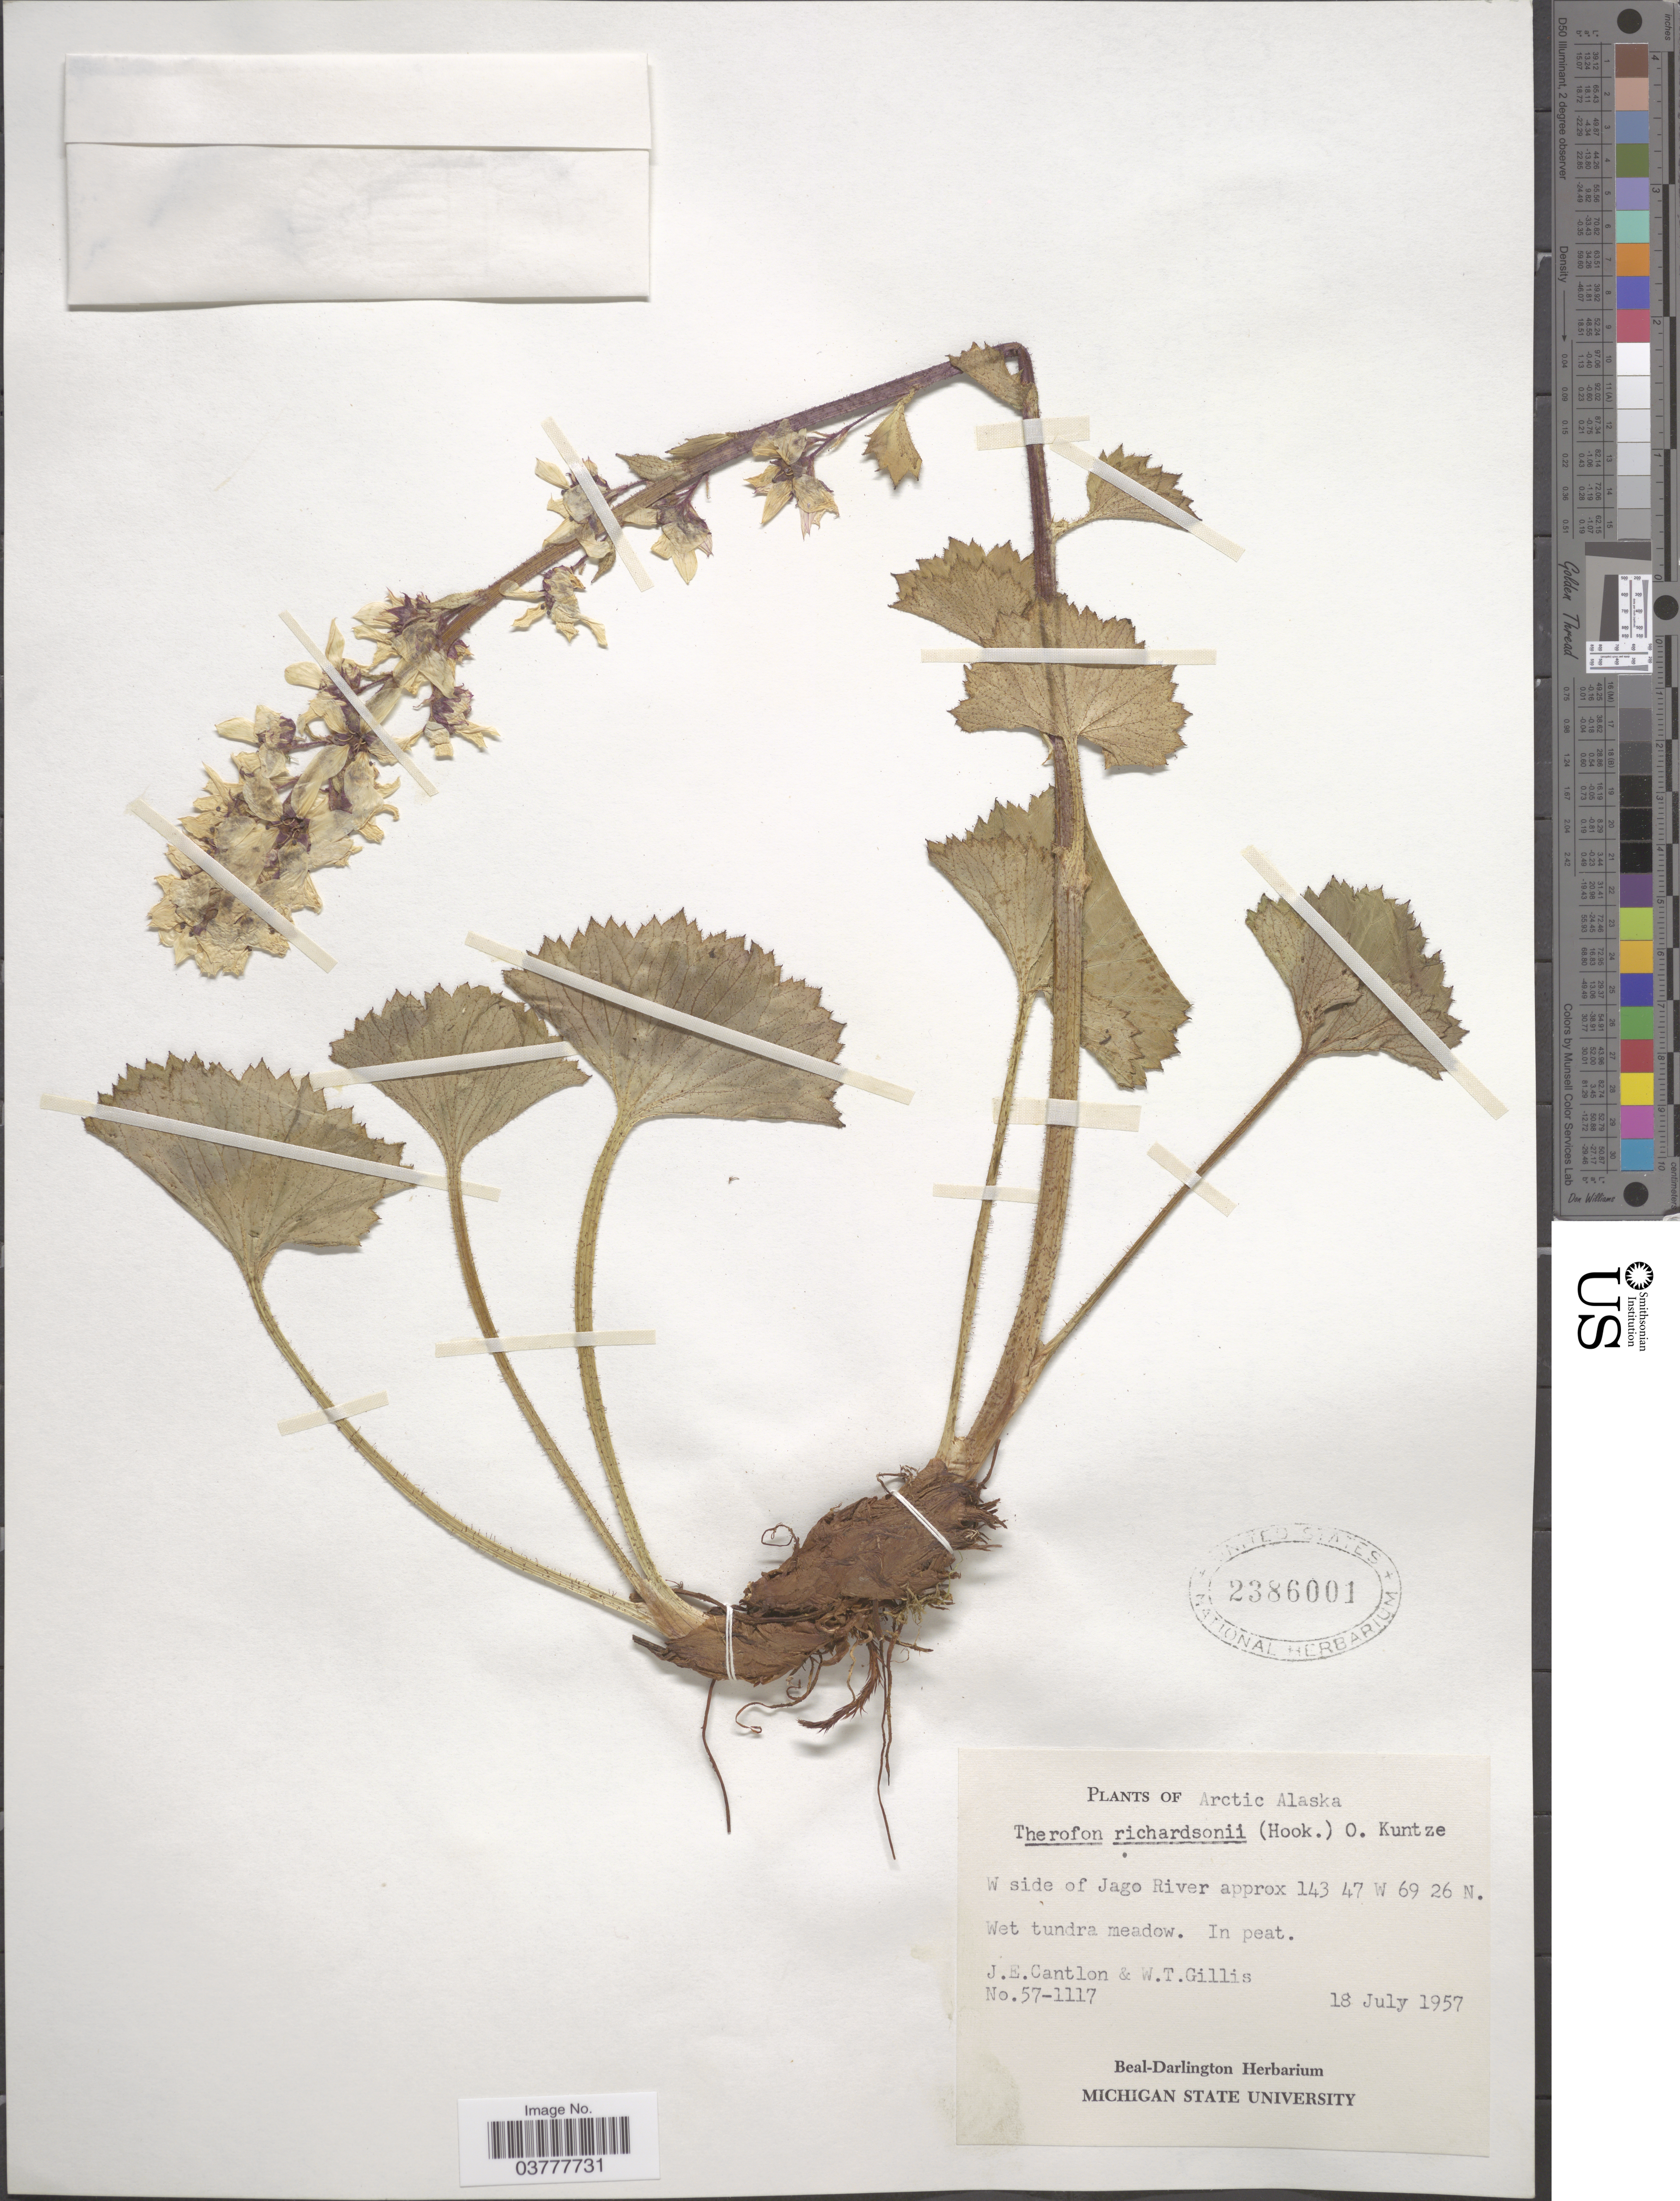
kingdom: Plantae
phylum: Tracheophyta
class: Magnoliopsida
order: Saxifragales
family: Saxifragaceae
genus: Boykinia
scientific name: Boykinia richardsonii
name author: (Hook.) A. Gray ex B.D. Jacks.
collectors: J. Cantlon & W. T. Gillis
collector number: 57-1117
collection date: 1957-07-18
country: United States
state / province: Alaska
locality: Arctic Alaska. W side of Jago River.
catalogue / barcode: US 2386001